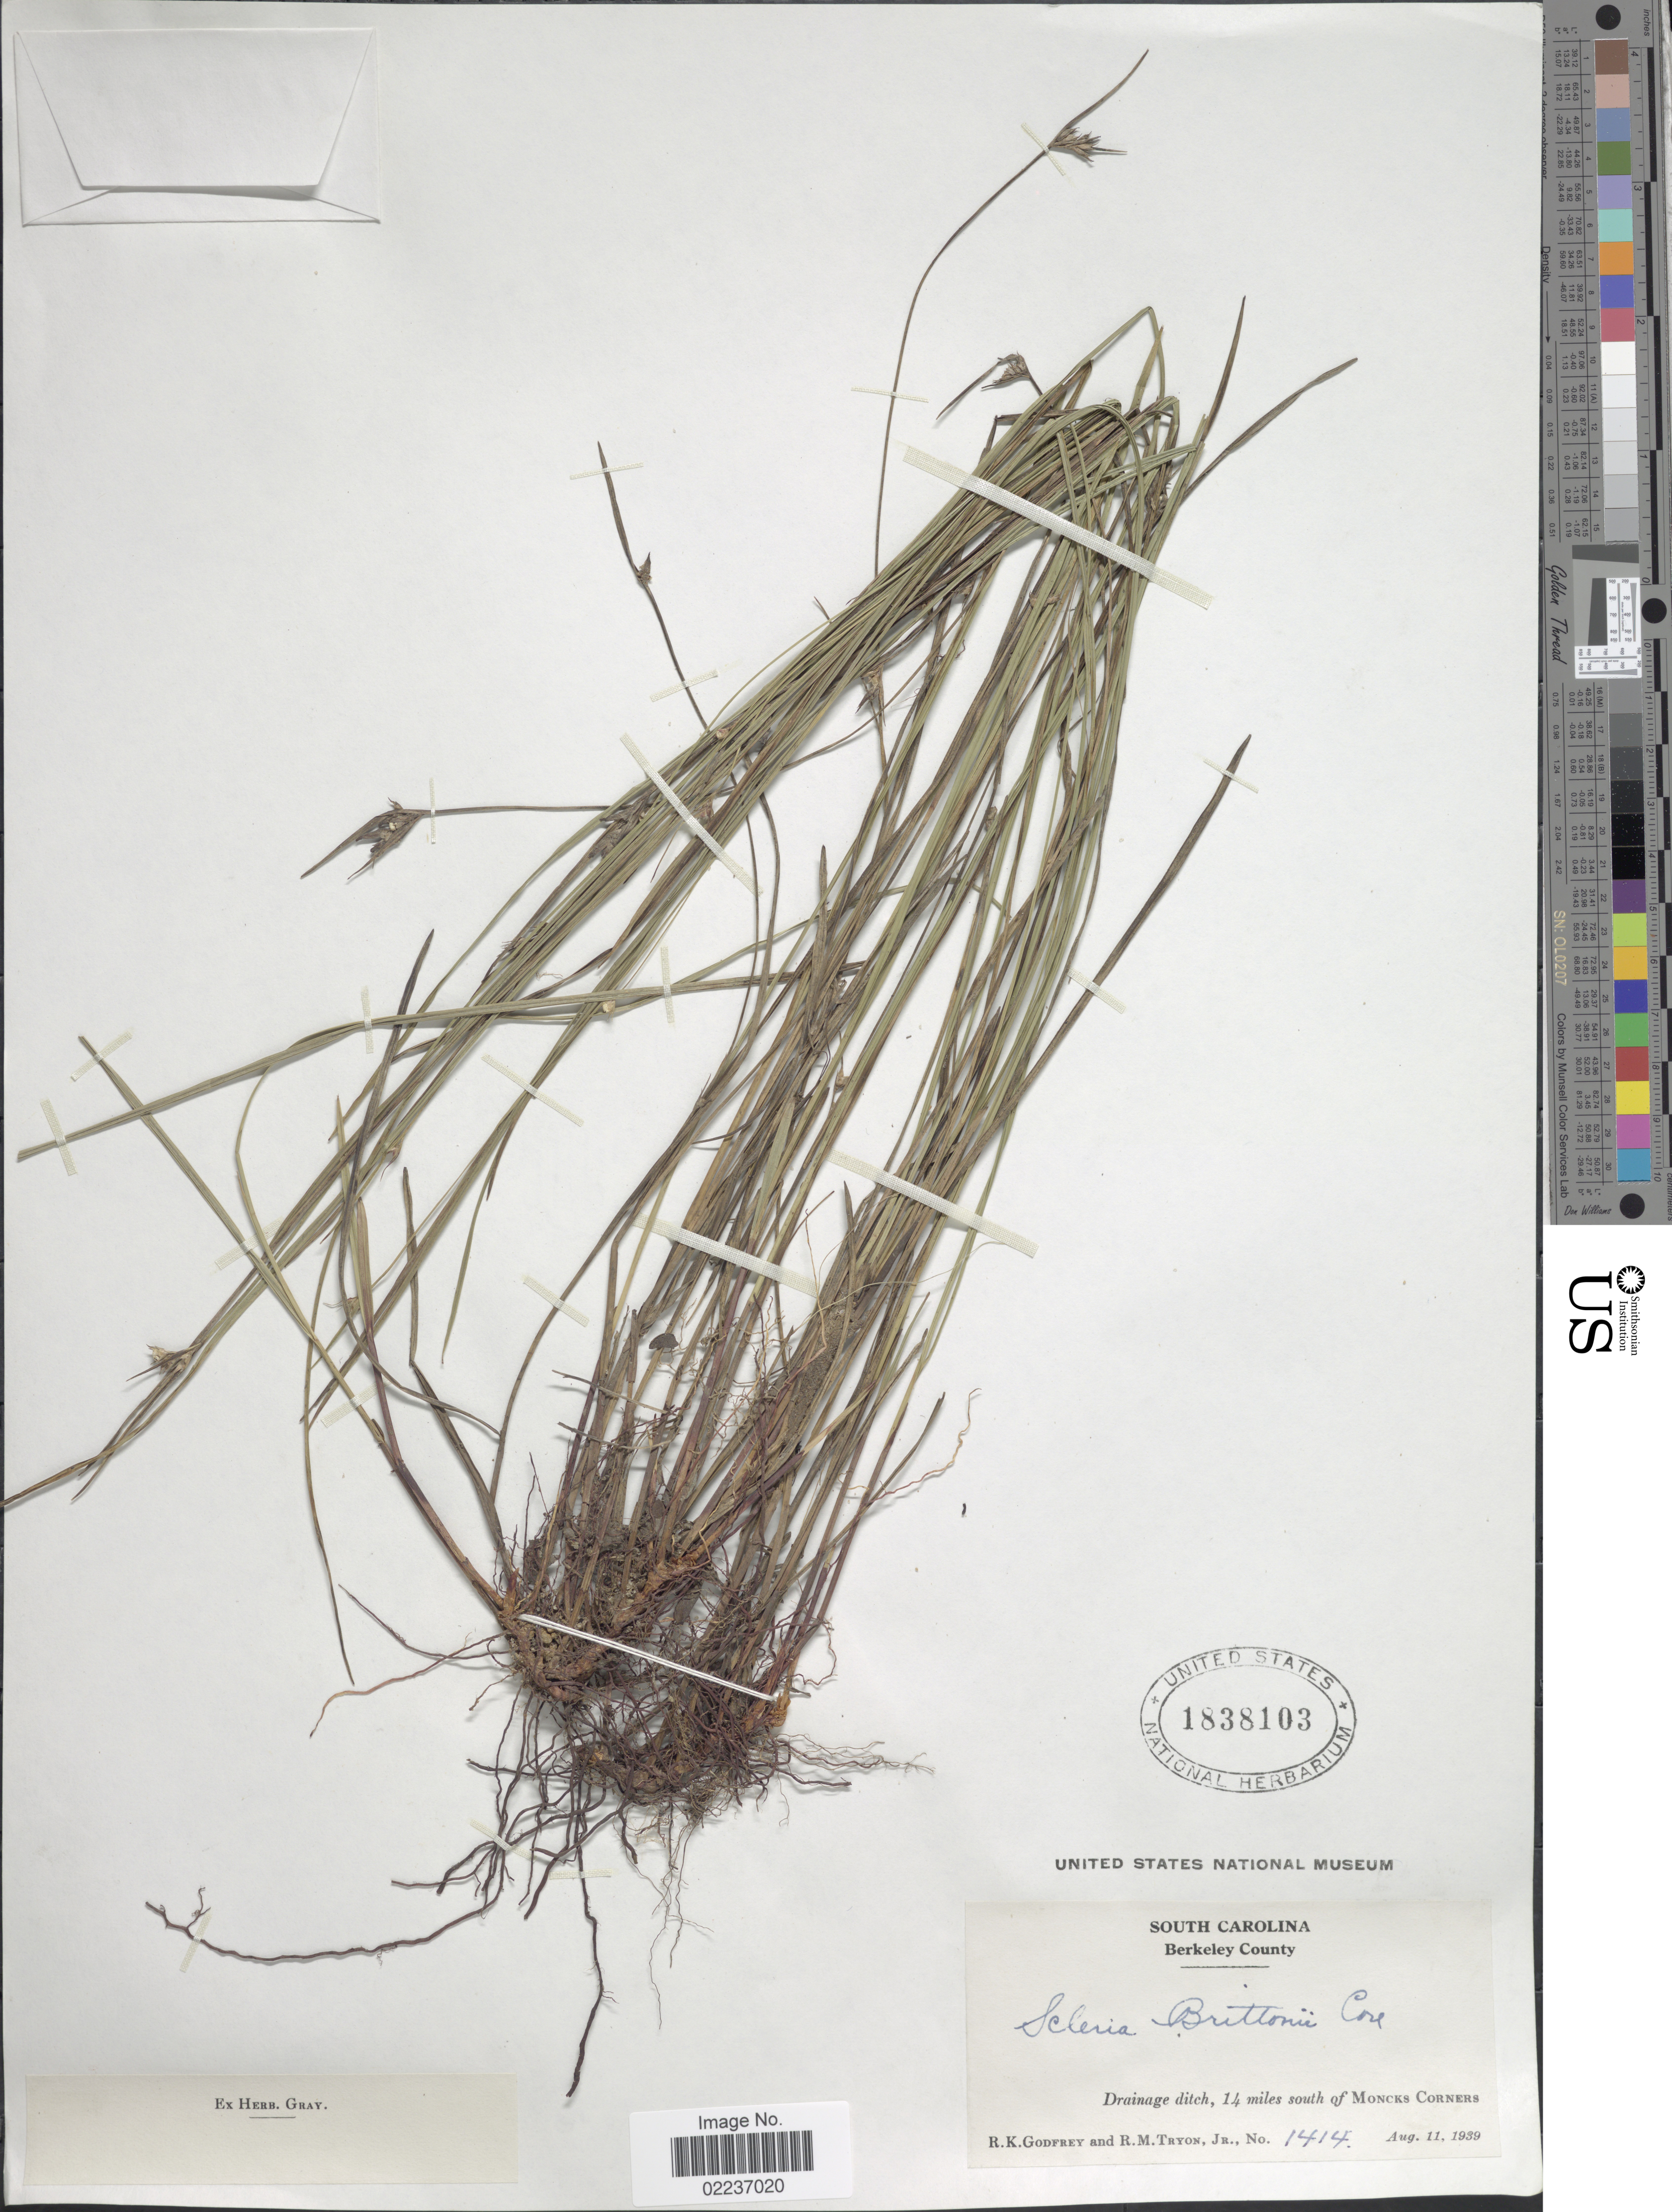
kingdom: Plantae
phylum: Tracheophyta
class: Liliopsida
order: Poales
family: Cyperaceae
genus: Scleria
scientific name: Scleria brittonii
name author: Core ex Small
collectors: R. K. Godfrey & R. M. Tryon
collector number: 1414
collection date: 1939-08-11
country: United States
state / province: South Carolina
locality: Berkeley County, drainage ditch, 14 miles south of Moncks Corners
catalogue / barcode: US 1838103